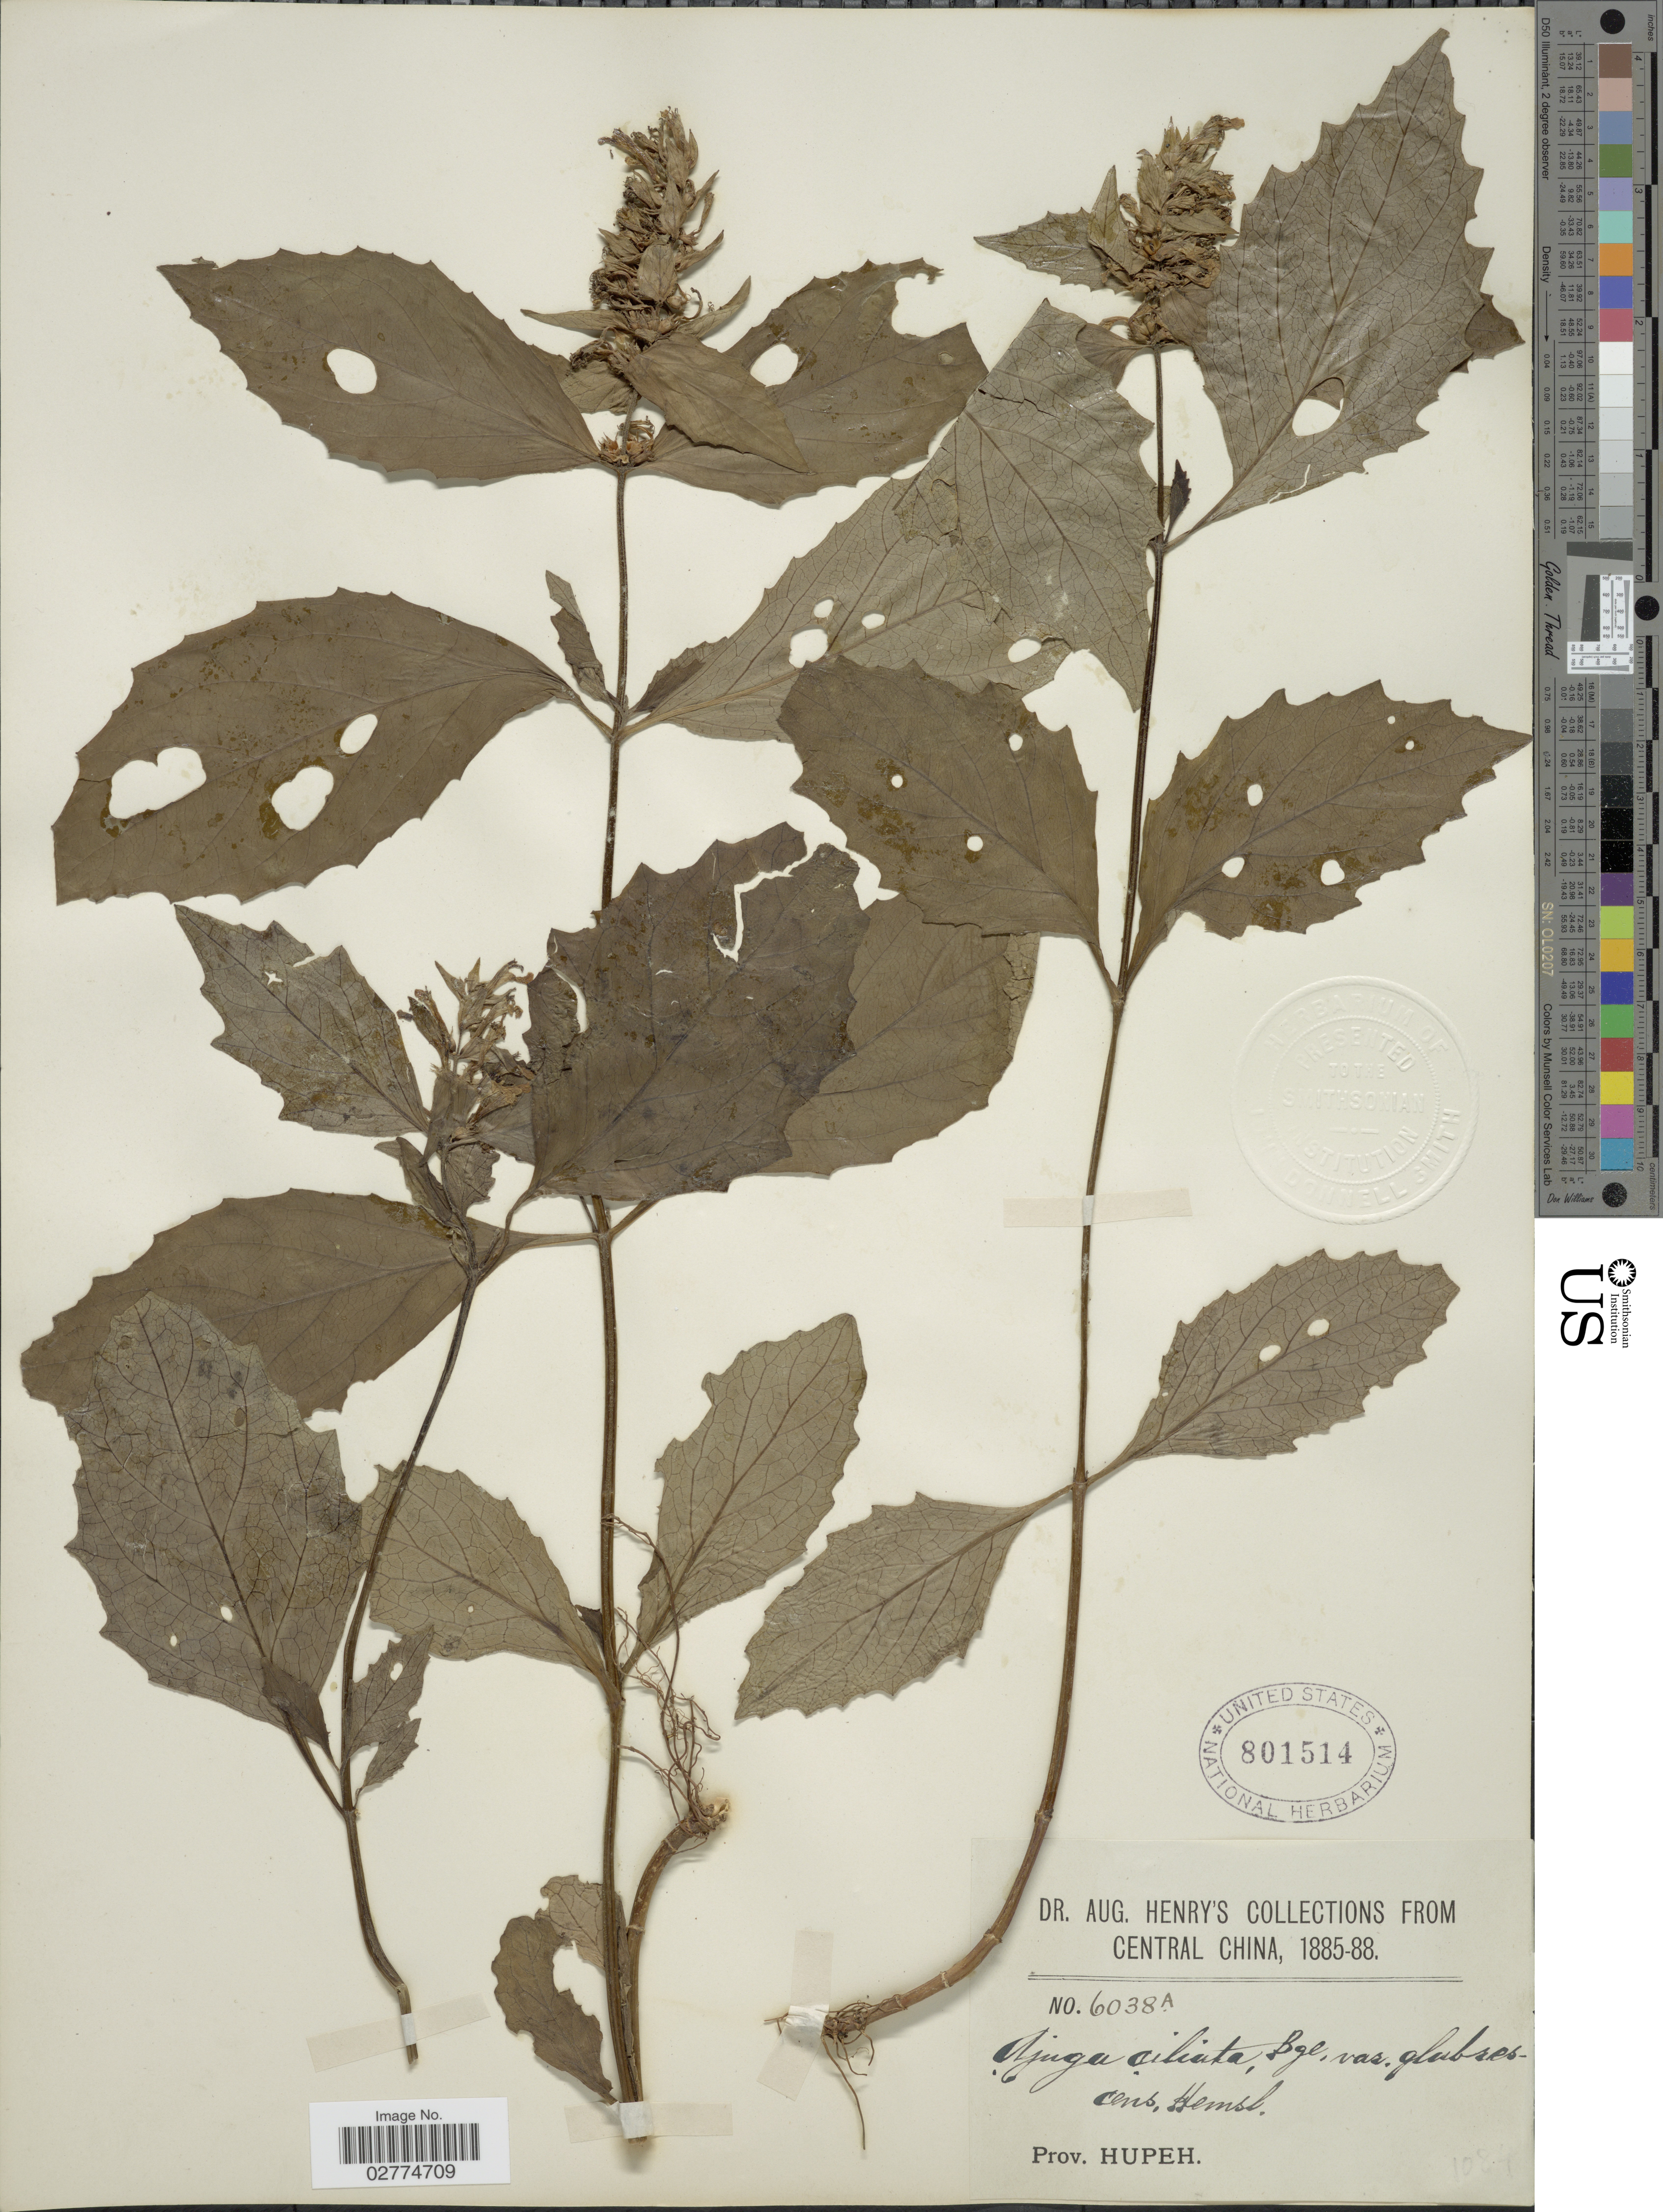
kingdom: Plantae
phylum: Tracheophyta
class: Magnoliopsida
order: Lamiales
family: Lamiaceae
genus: Ajuga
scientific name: Ajuga ciliata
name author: Bunge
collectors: A. Henry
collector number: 6038 A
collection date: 1885/1888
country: China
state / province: Hubei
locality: Central China, Prov. Hupeh.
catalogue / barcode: US 801514